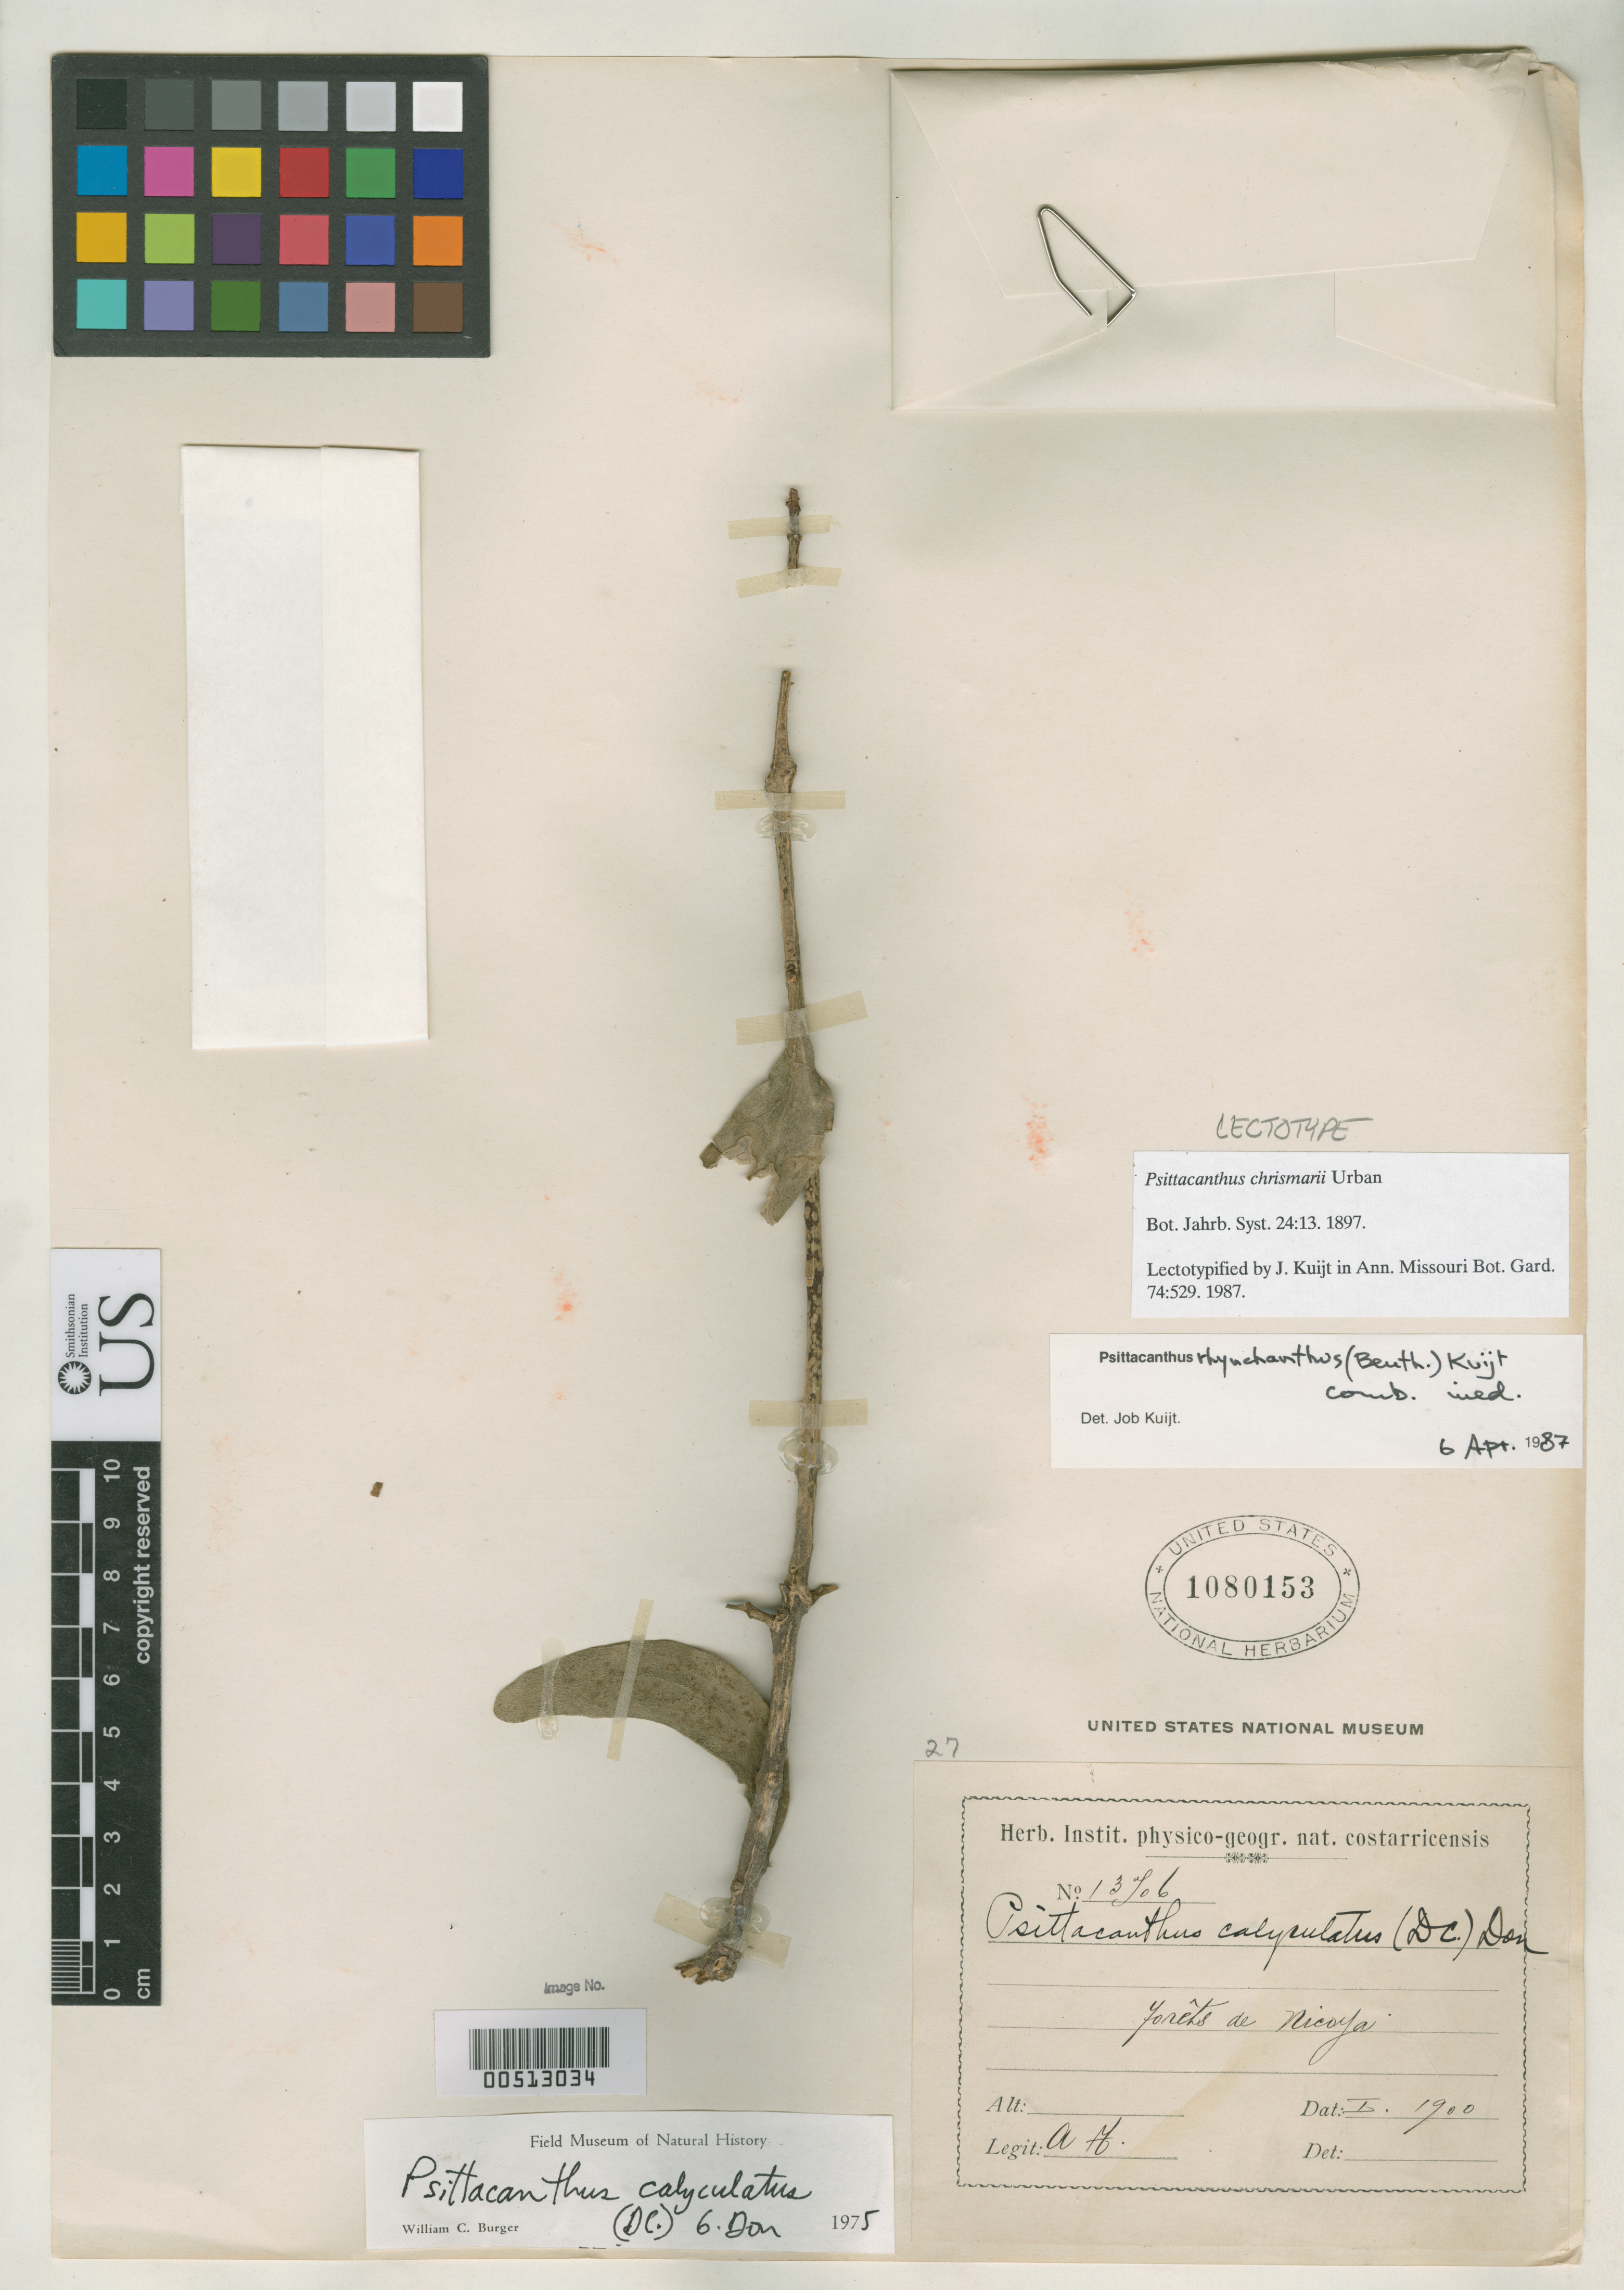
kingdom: Plantae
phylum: Tracheophyta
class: Magnoliopsida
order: Santalales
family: Loranthaceae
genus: Psittacanthus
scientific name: Psittacanthus chrismarii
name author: Urb.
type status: Lectotype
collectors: A. Tonduz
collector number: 13706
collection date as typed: Jan 1900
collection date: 1900-01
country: Costa Rica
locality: Forets de Nicoya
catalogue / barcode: US 1080153